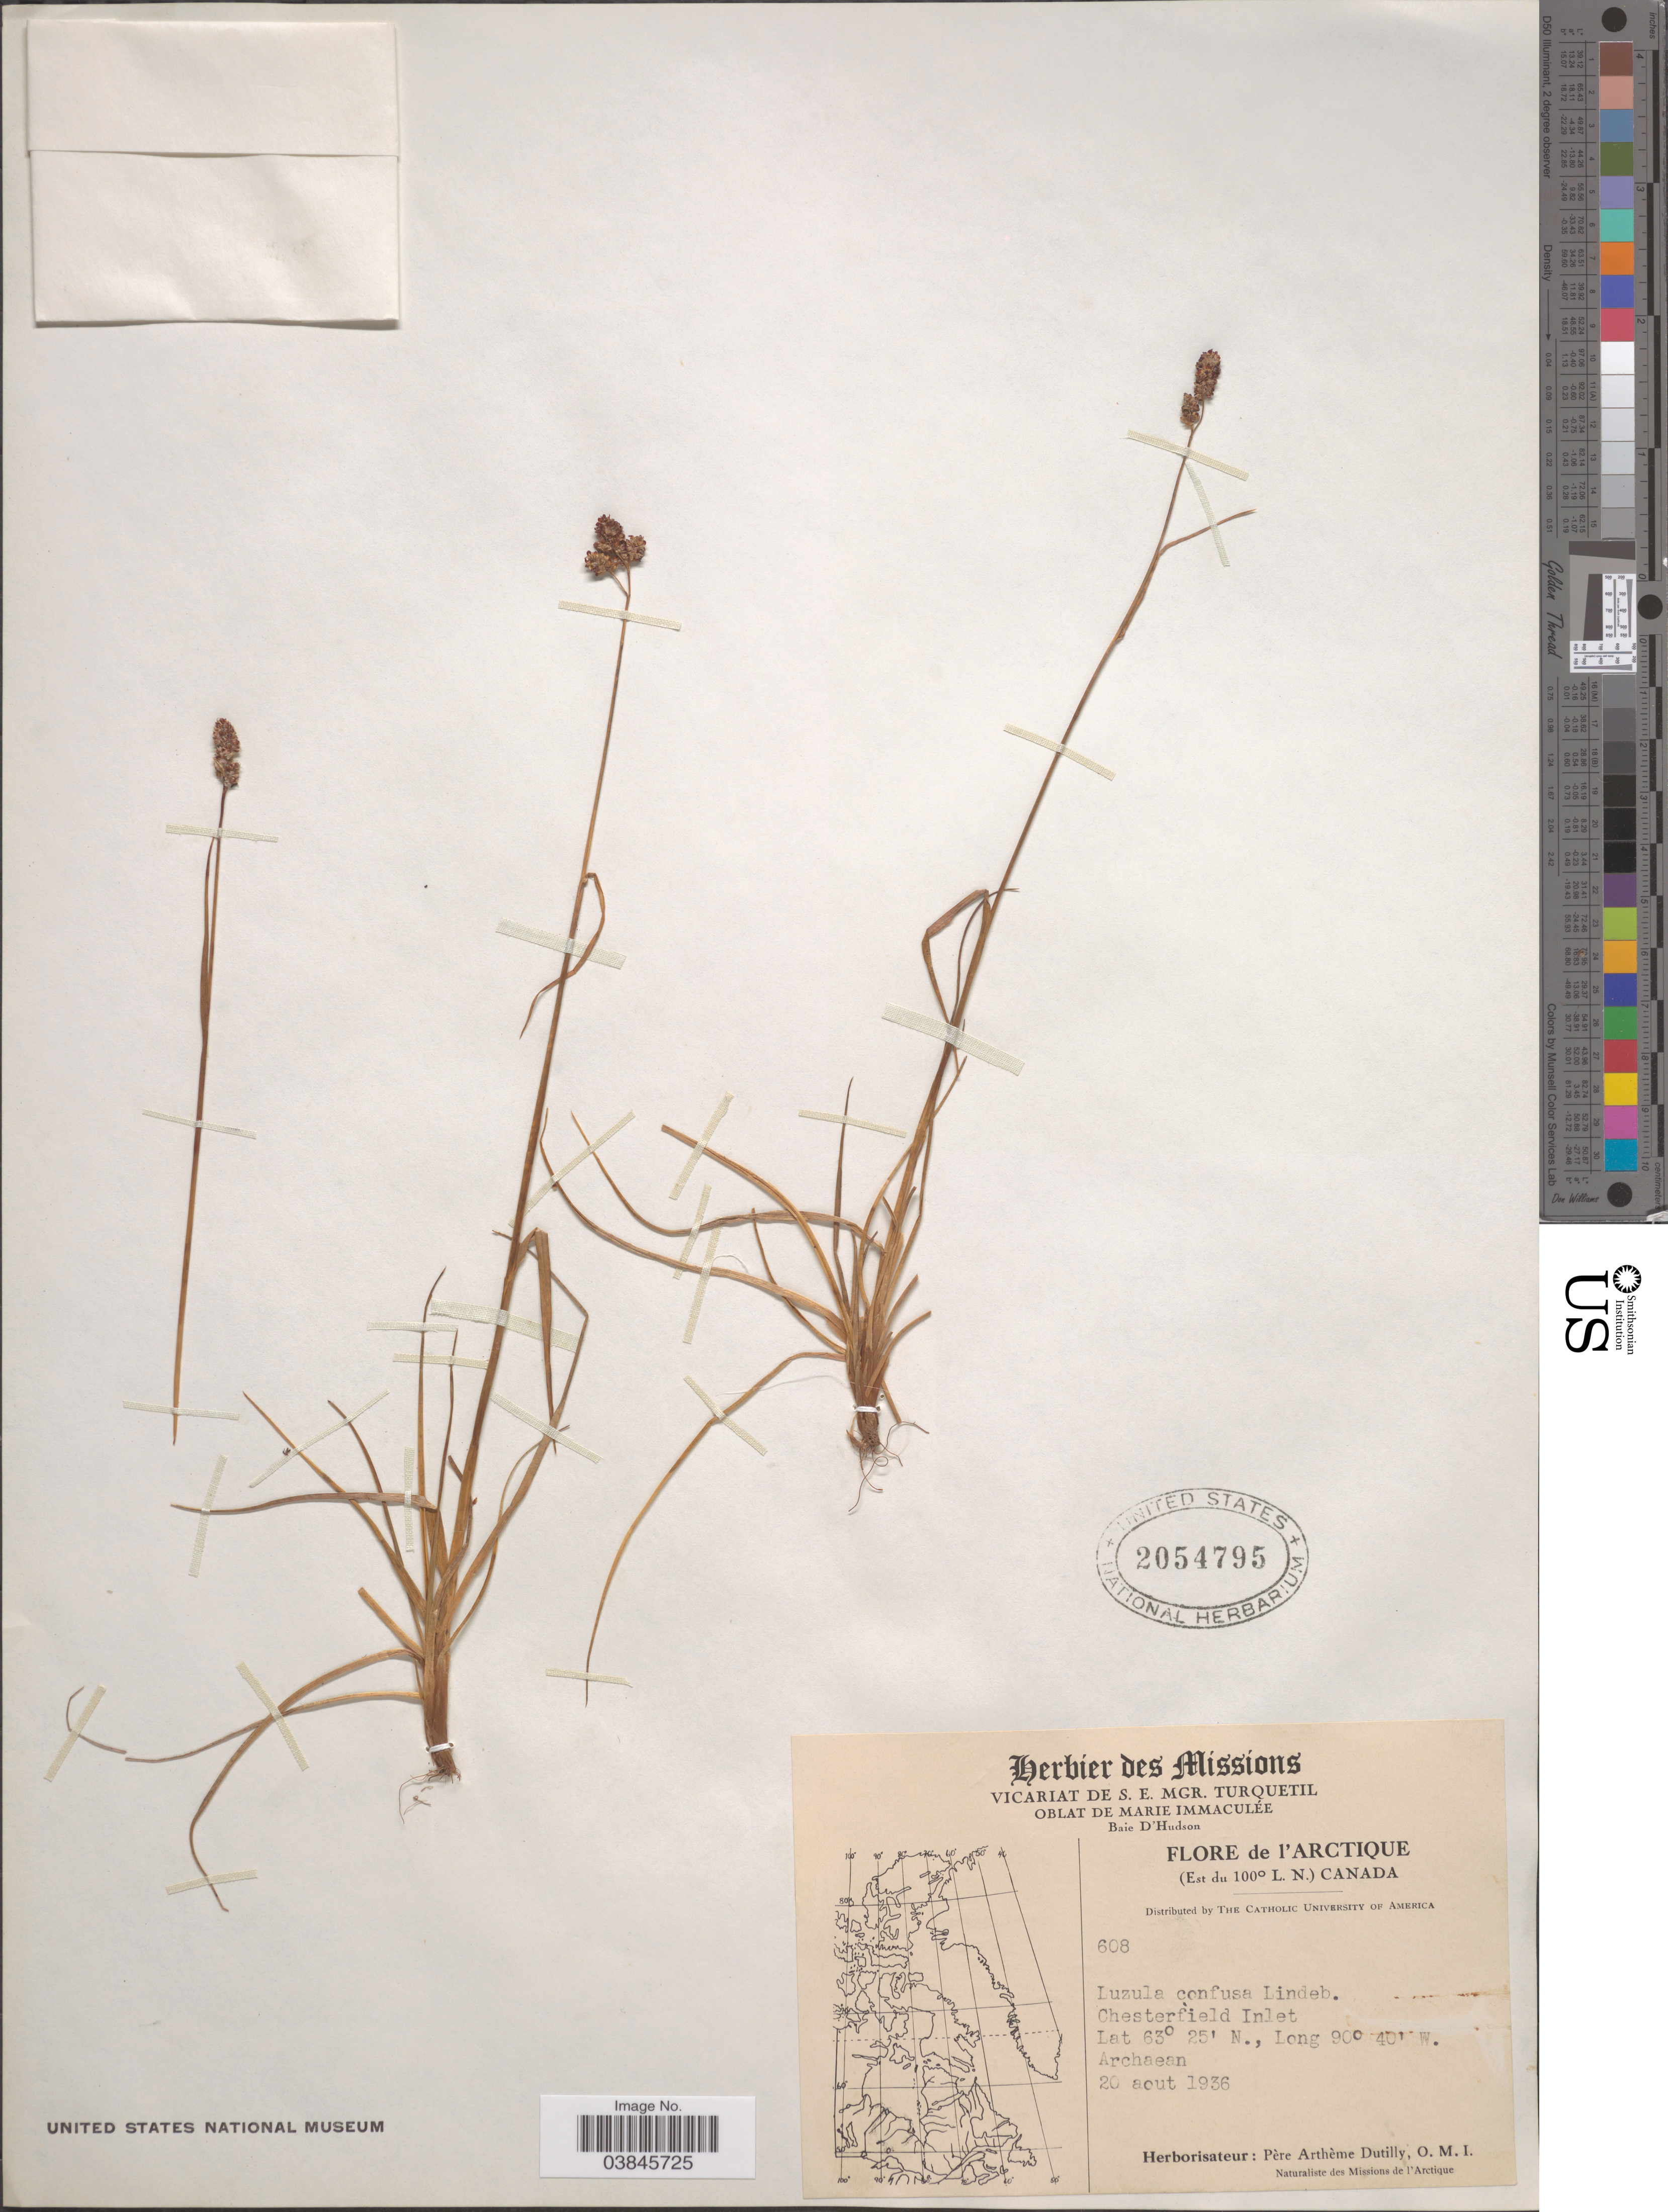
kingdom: Plantae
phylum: Tracheophyta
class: Liliopsida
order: Poales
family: Juncaceae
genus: Luzula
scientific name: Luzula confusa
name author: Lindeb.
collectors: P. Dutilly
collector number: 608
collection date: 1936-08-20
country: Canada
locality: L'Arctique. (Est du 100° L. N). Chesterfield Inlet. Archaean.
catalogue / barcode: US 2054795